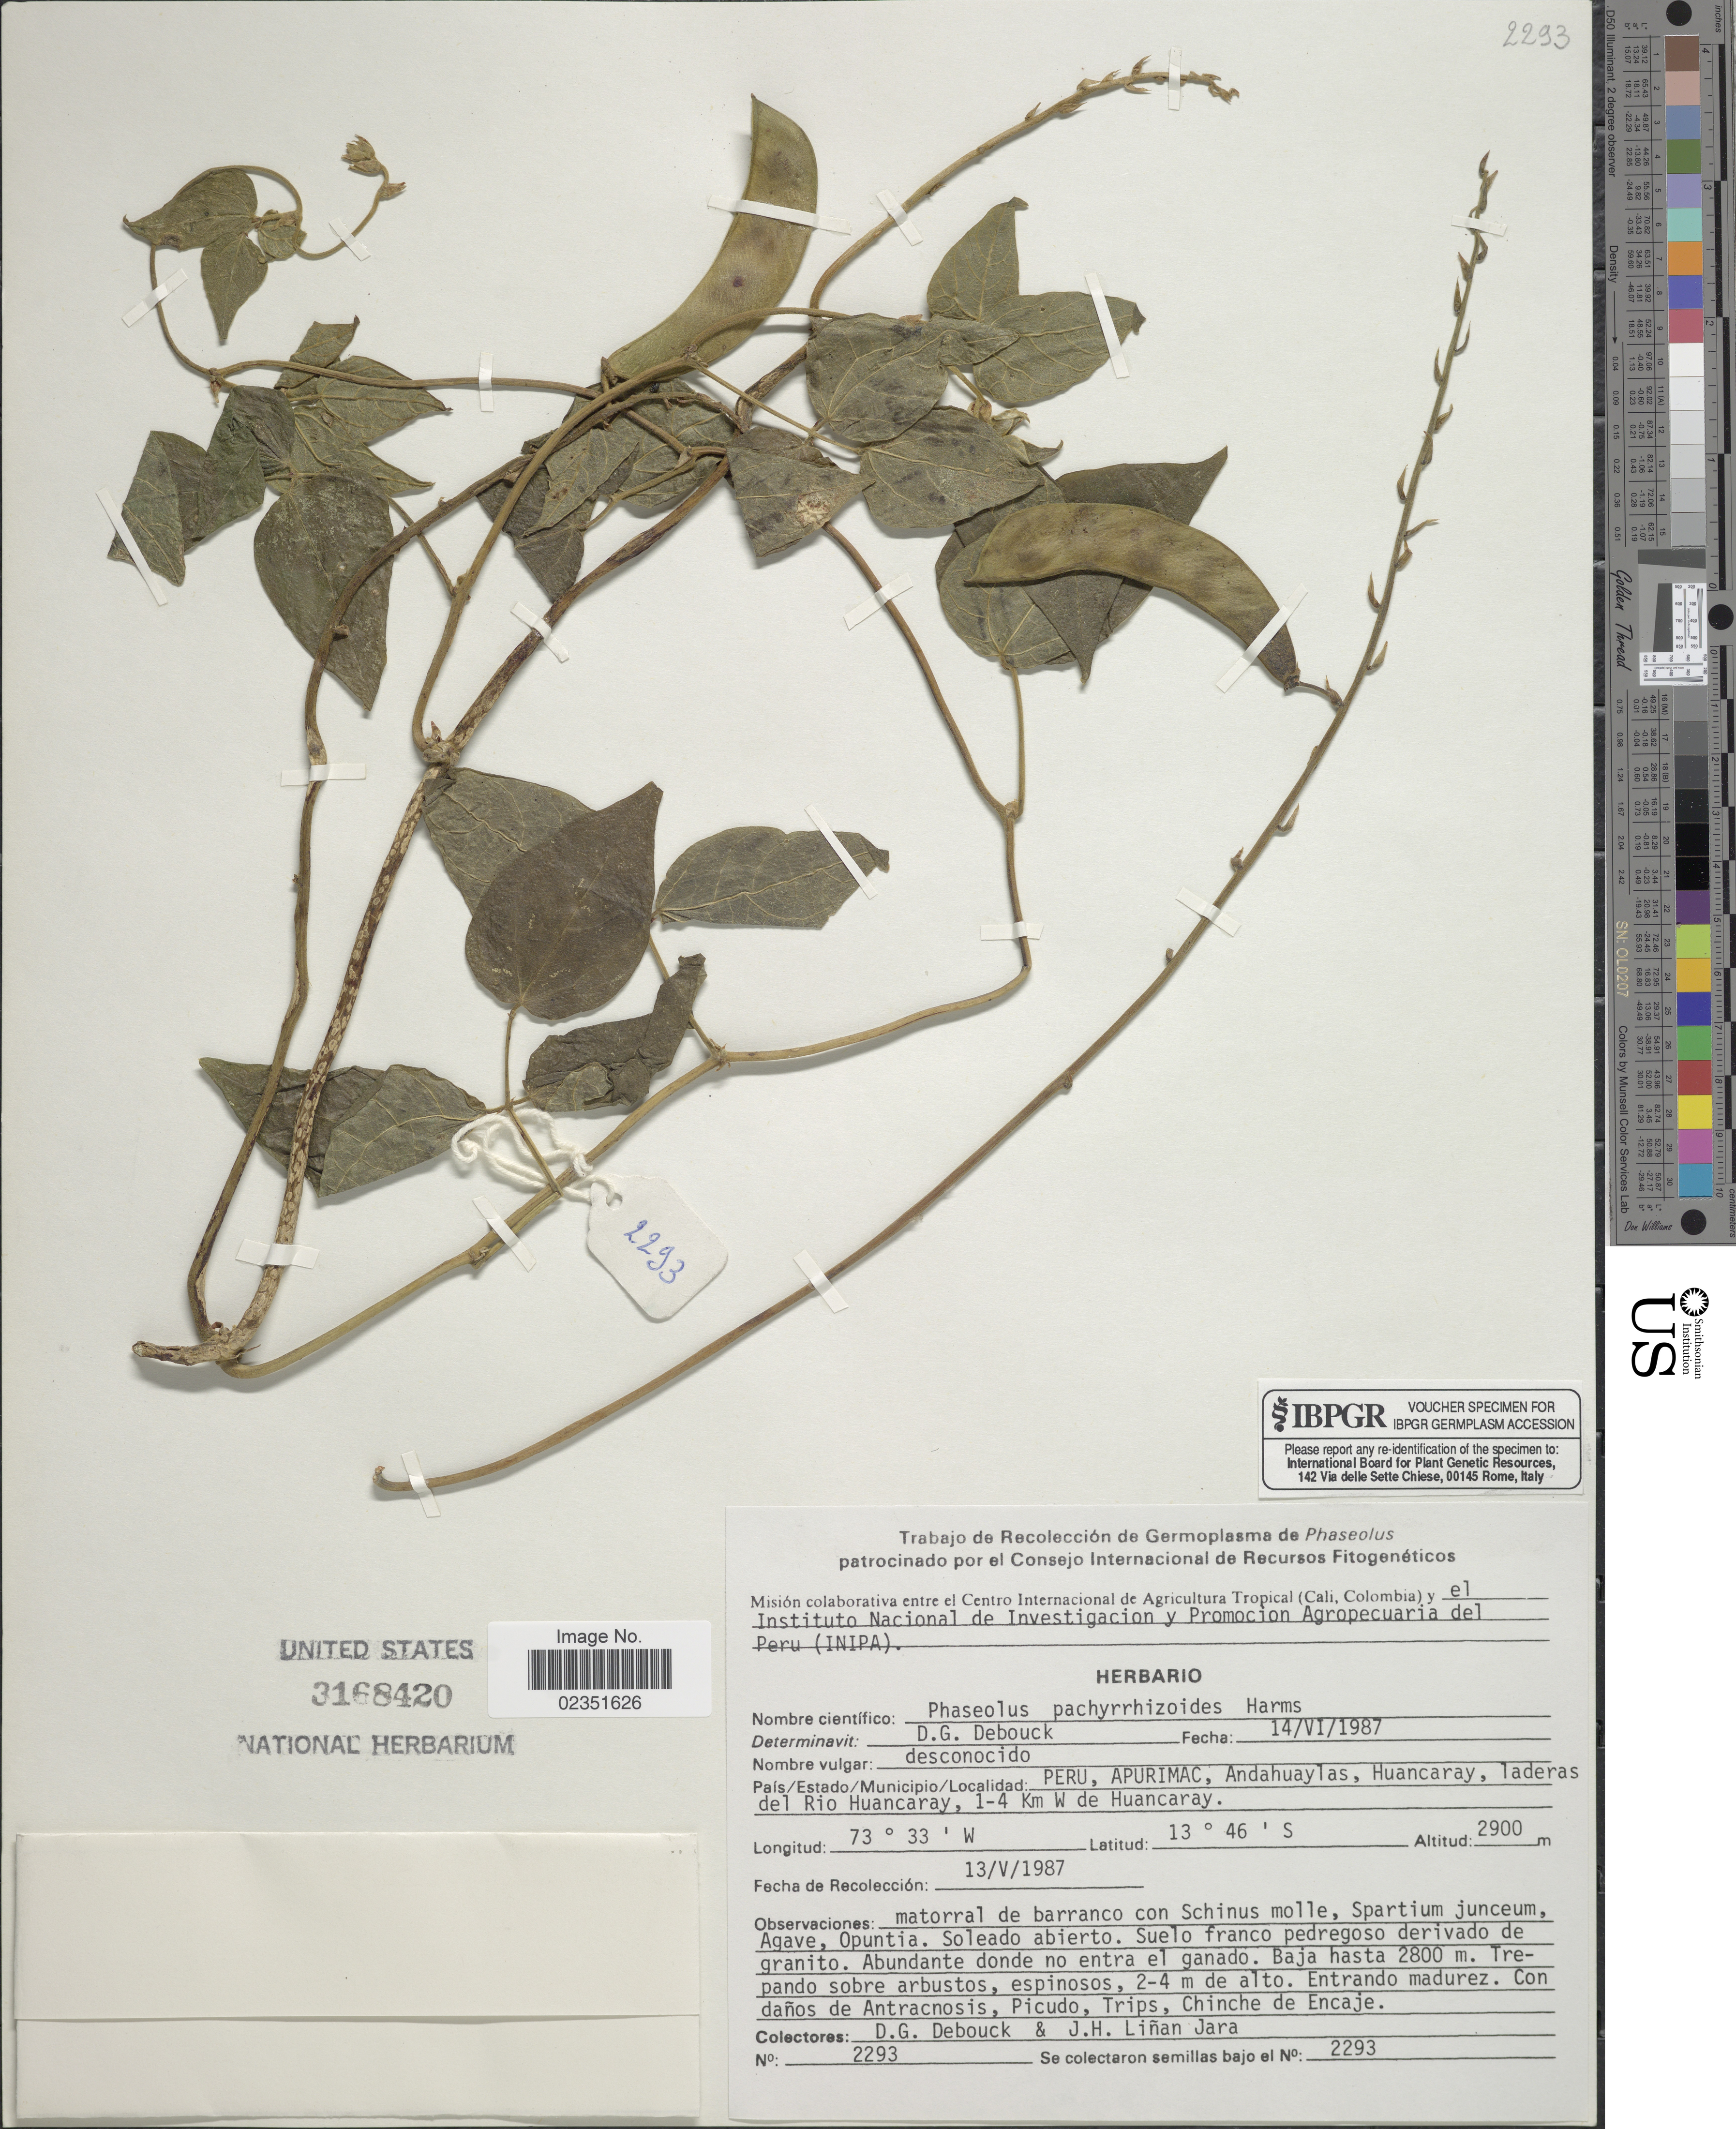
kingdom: Plantae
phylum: Tracheophyta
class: Magnoliopsida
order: Fabales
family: Fabaceae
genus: Phaseolus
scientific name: Phaseolus pachyrrhizoides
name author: Harms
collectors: D. Debouck & J. Liñan Jara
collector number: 2293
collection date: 1987-05-13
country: Peru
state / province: Apurímac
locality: Andahuaylas, Huancaray, laderas del Rio Huancaray, 1-4 km W de Huancaray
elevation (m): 2900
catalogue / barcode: US 3168420